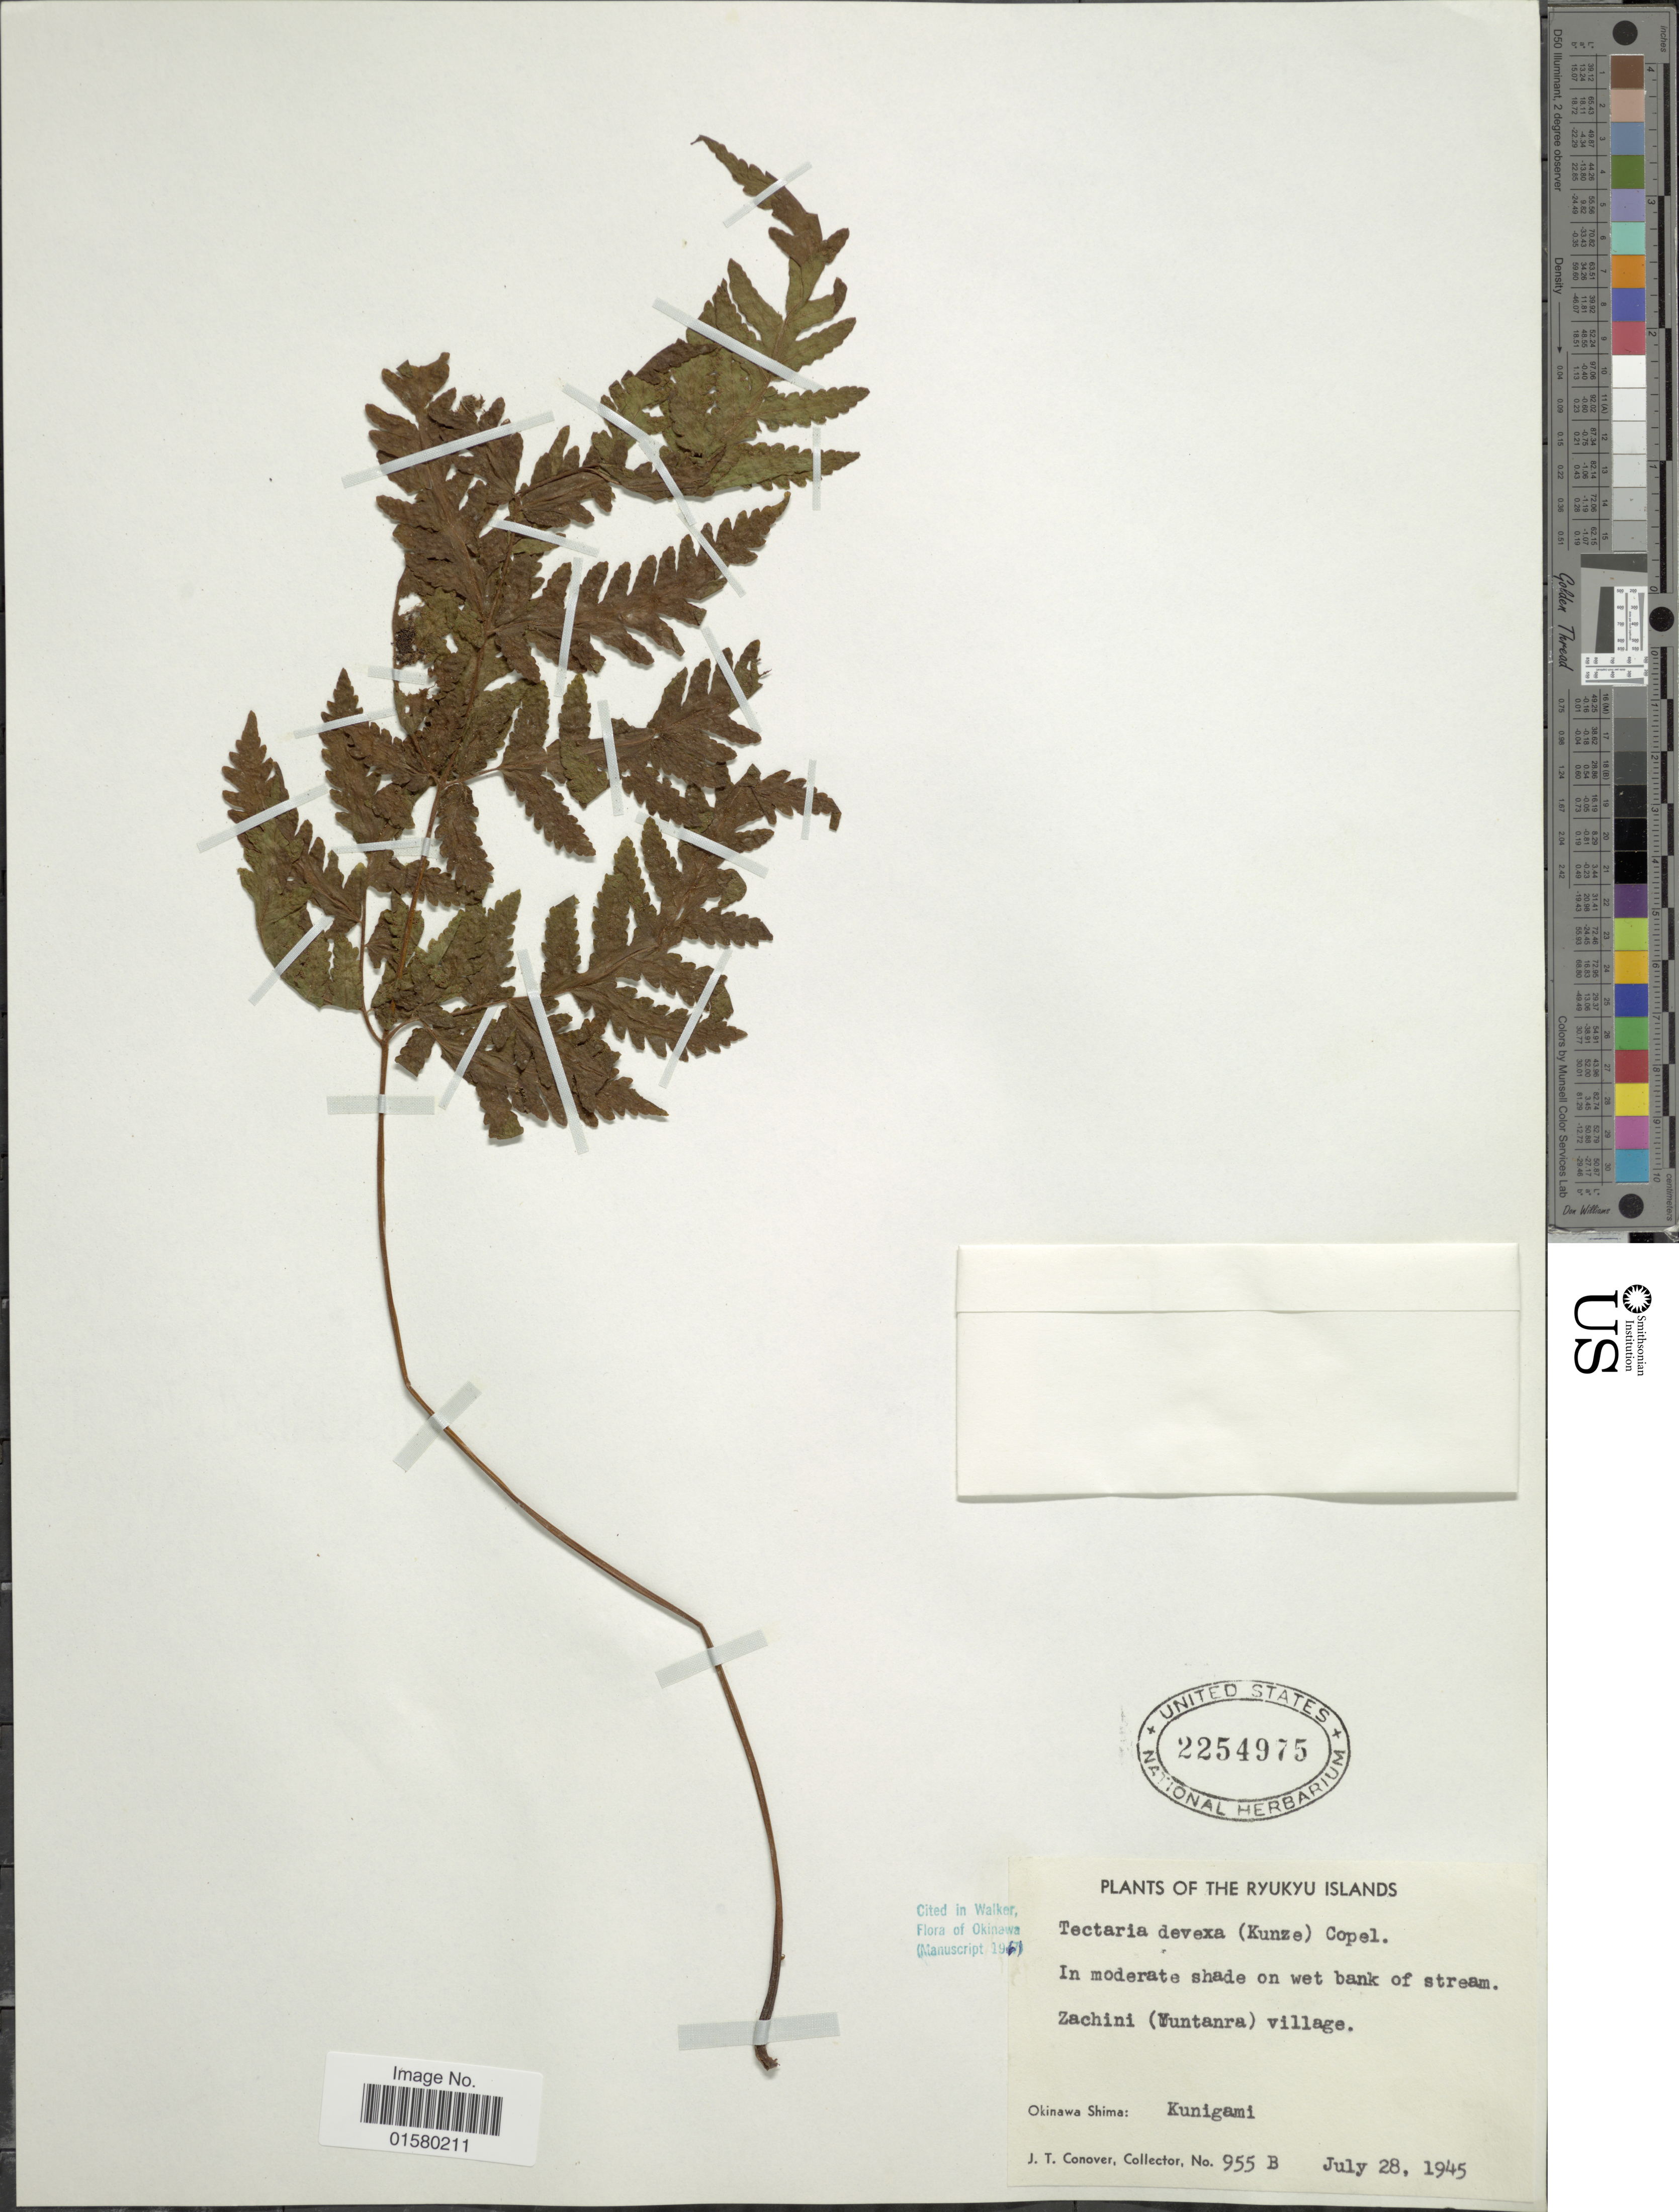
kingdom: Plantae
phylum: Tracheophyta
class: Polypodiopsida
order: Polypodiales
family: Tectariaceae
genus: Tectaria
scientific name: Tectaria devexa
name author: (Kunze) Copel.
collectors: J. T. Conover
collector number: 655B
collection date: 1945-07-28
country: Japan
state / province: Okinawa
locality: Ryukyu Islands, Zachini (Yuntanra) village, Okinawa Shima: Kunigami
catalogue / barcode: US 2254975